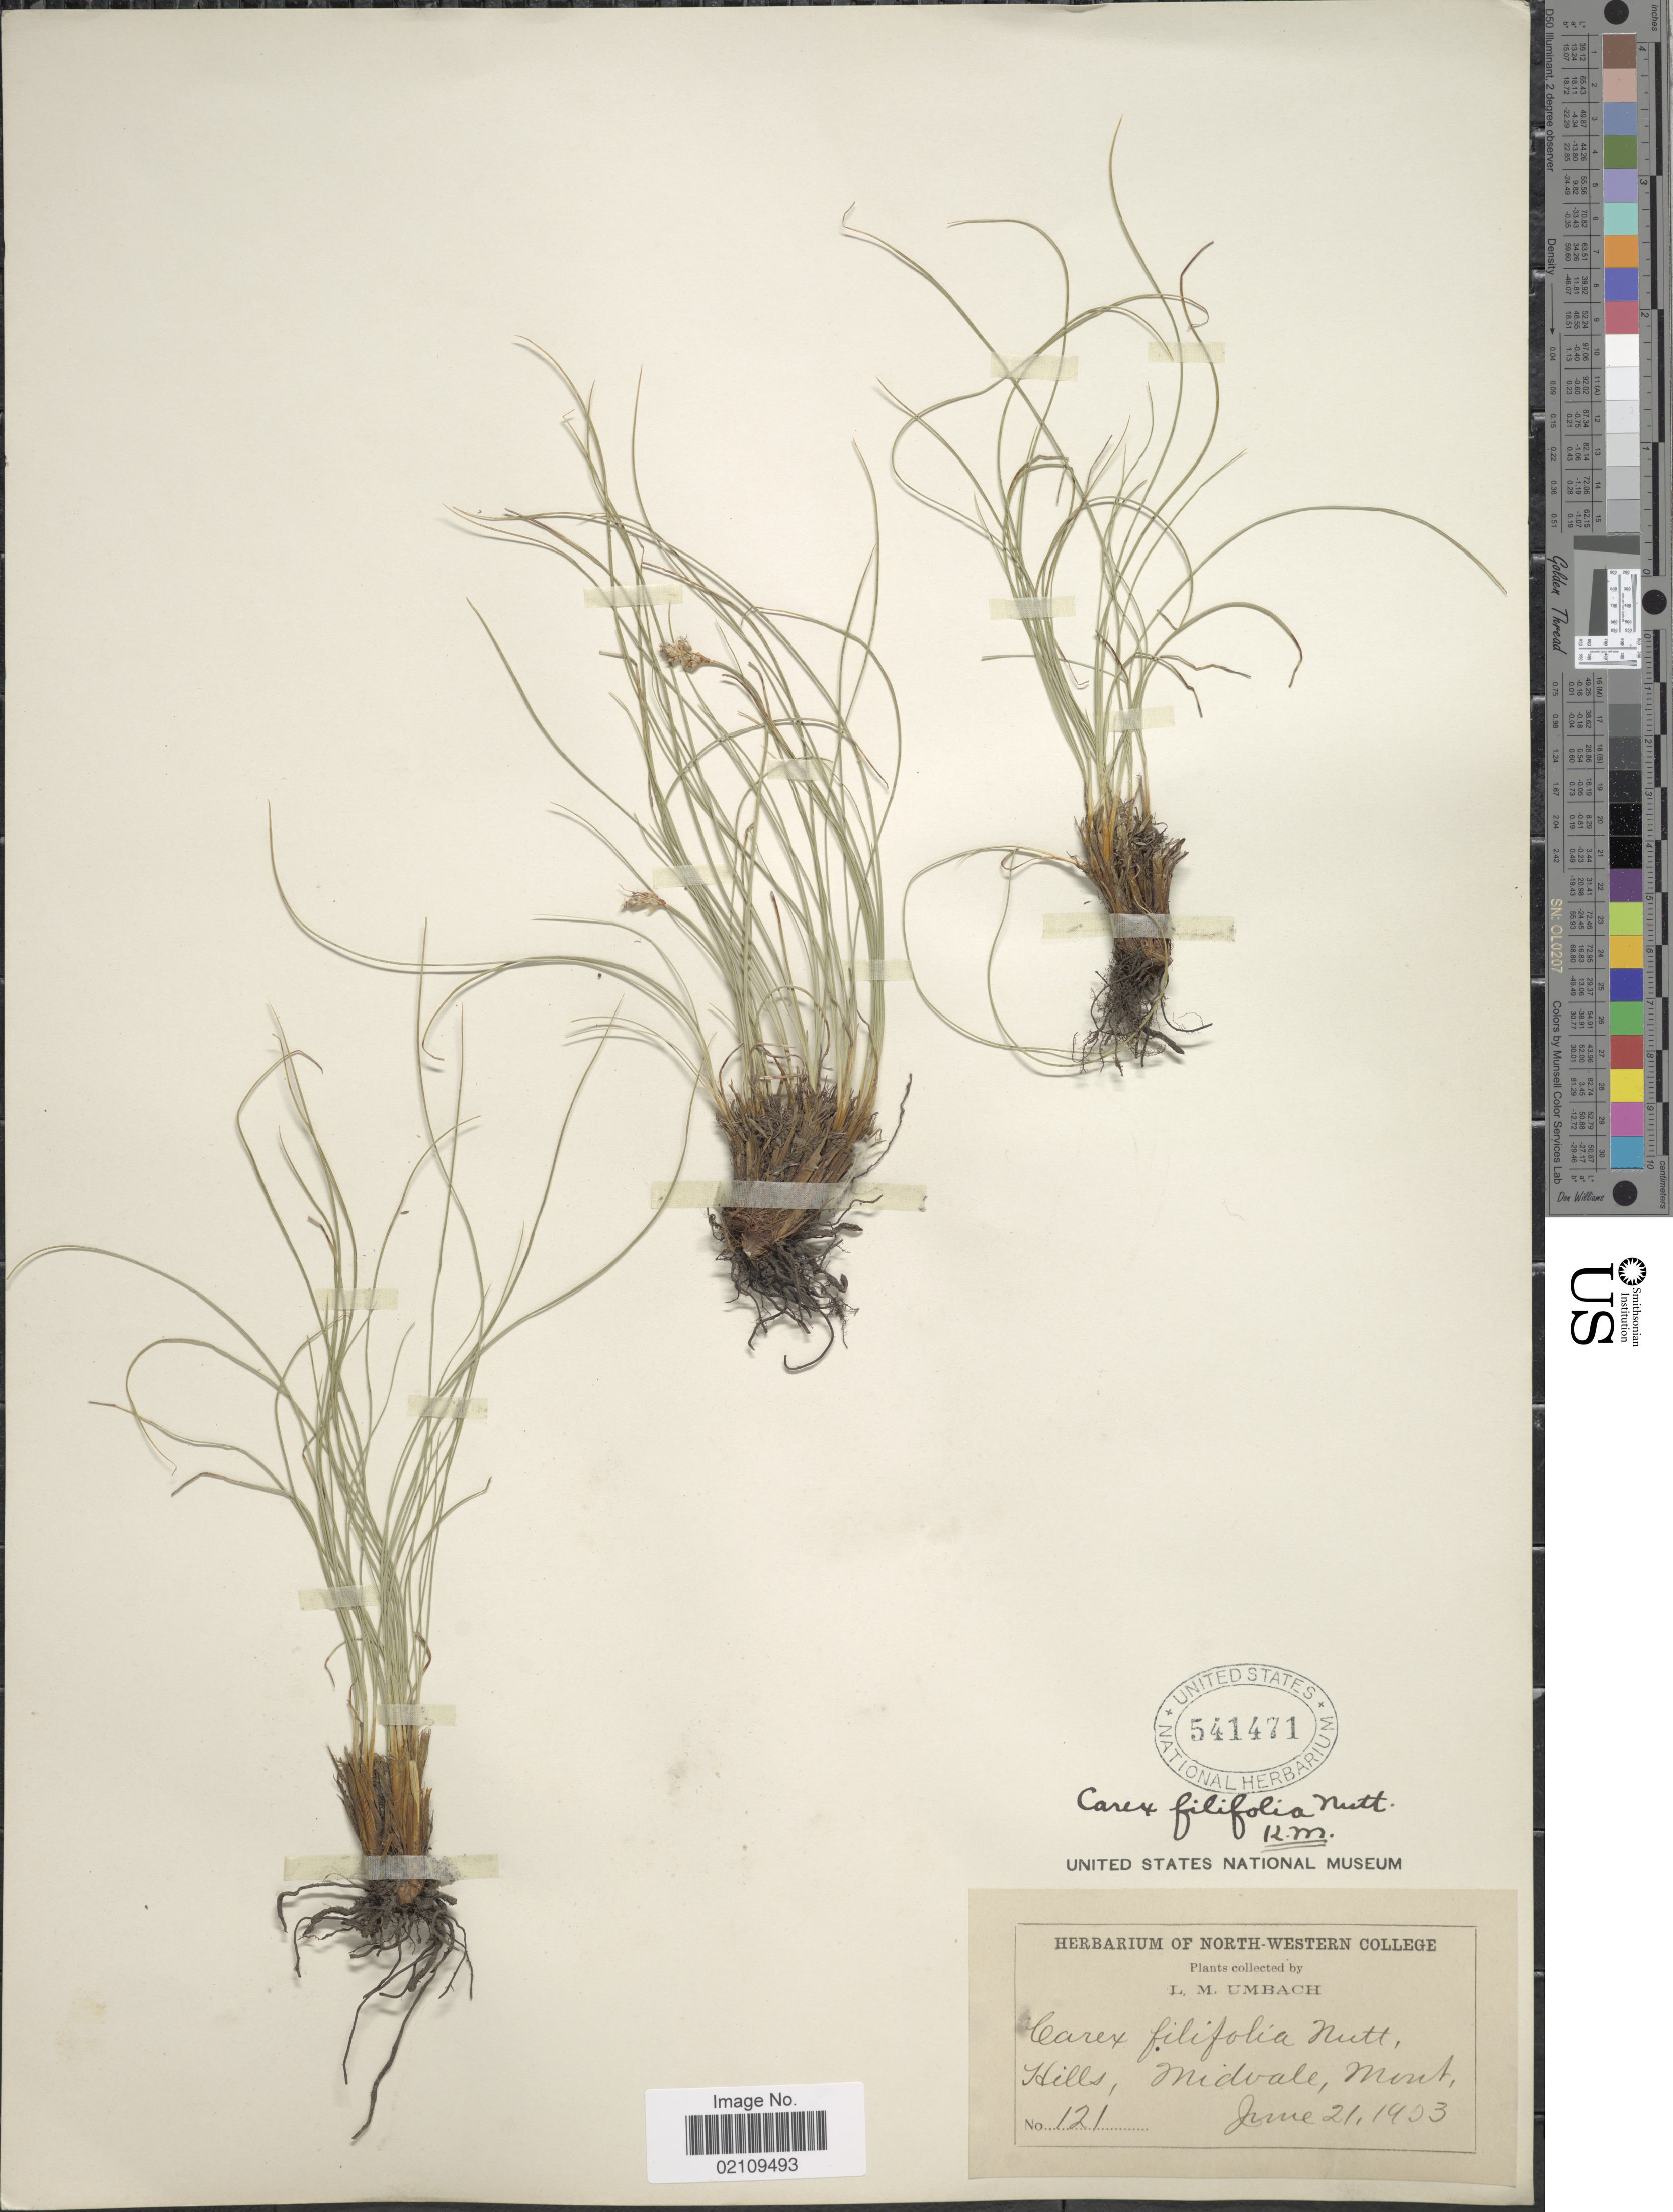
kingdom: Plantae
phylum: Tracheophyta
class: Liliopsida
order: Poales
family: Cyperaceae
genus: Carex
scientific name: Carex filifolia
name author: Nutt.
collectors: L. M. Umbach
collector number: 121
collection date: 1903-06-21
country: United States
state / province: Montana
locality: Hills, Midvale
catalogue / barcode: US 541471